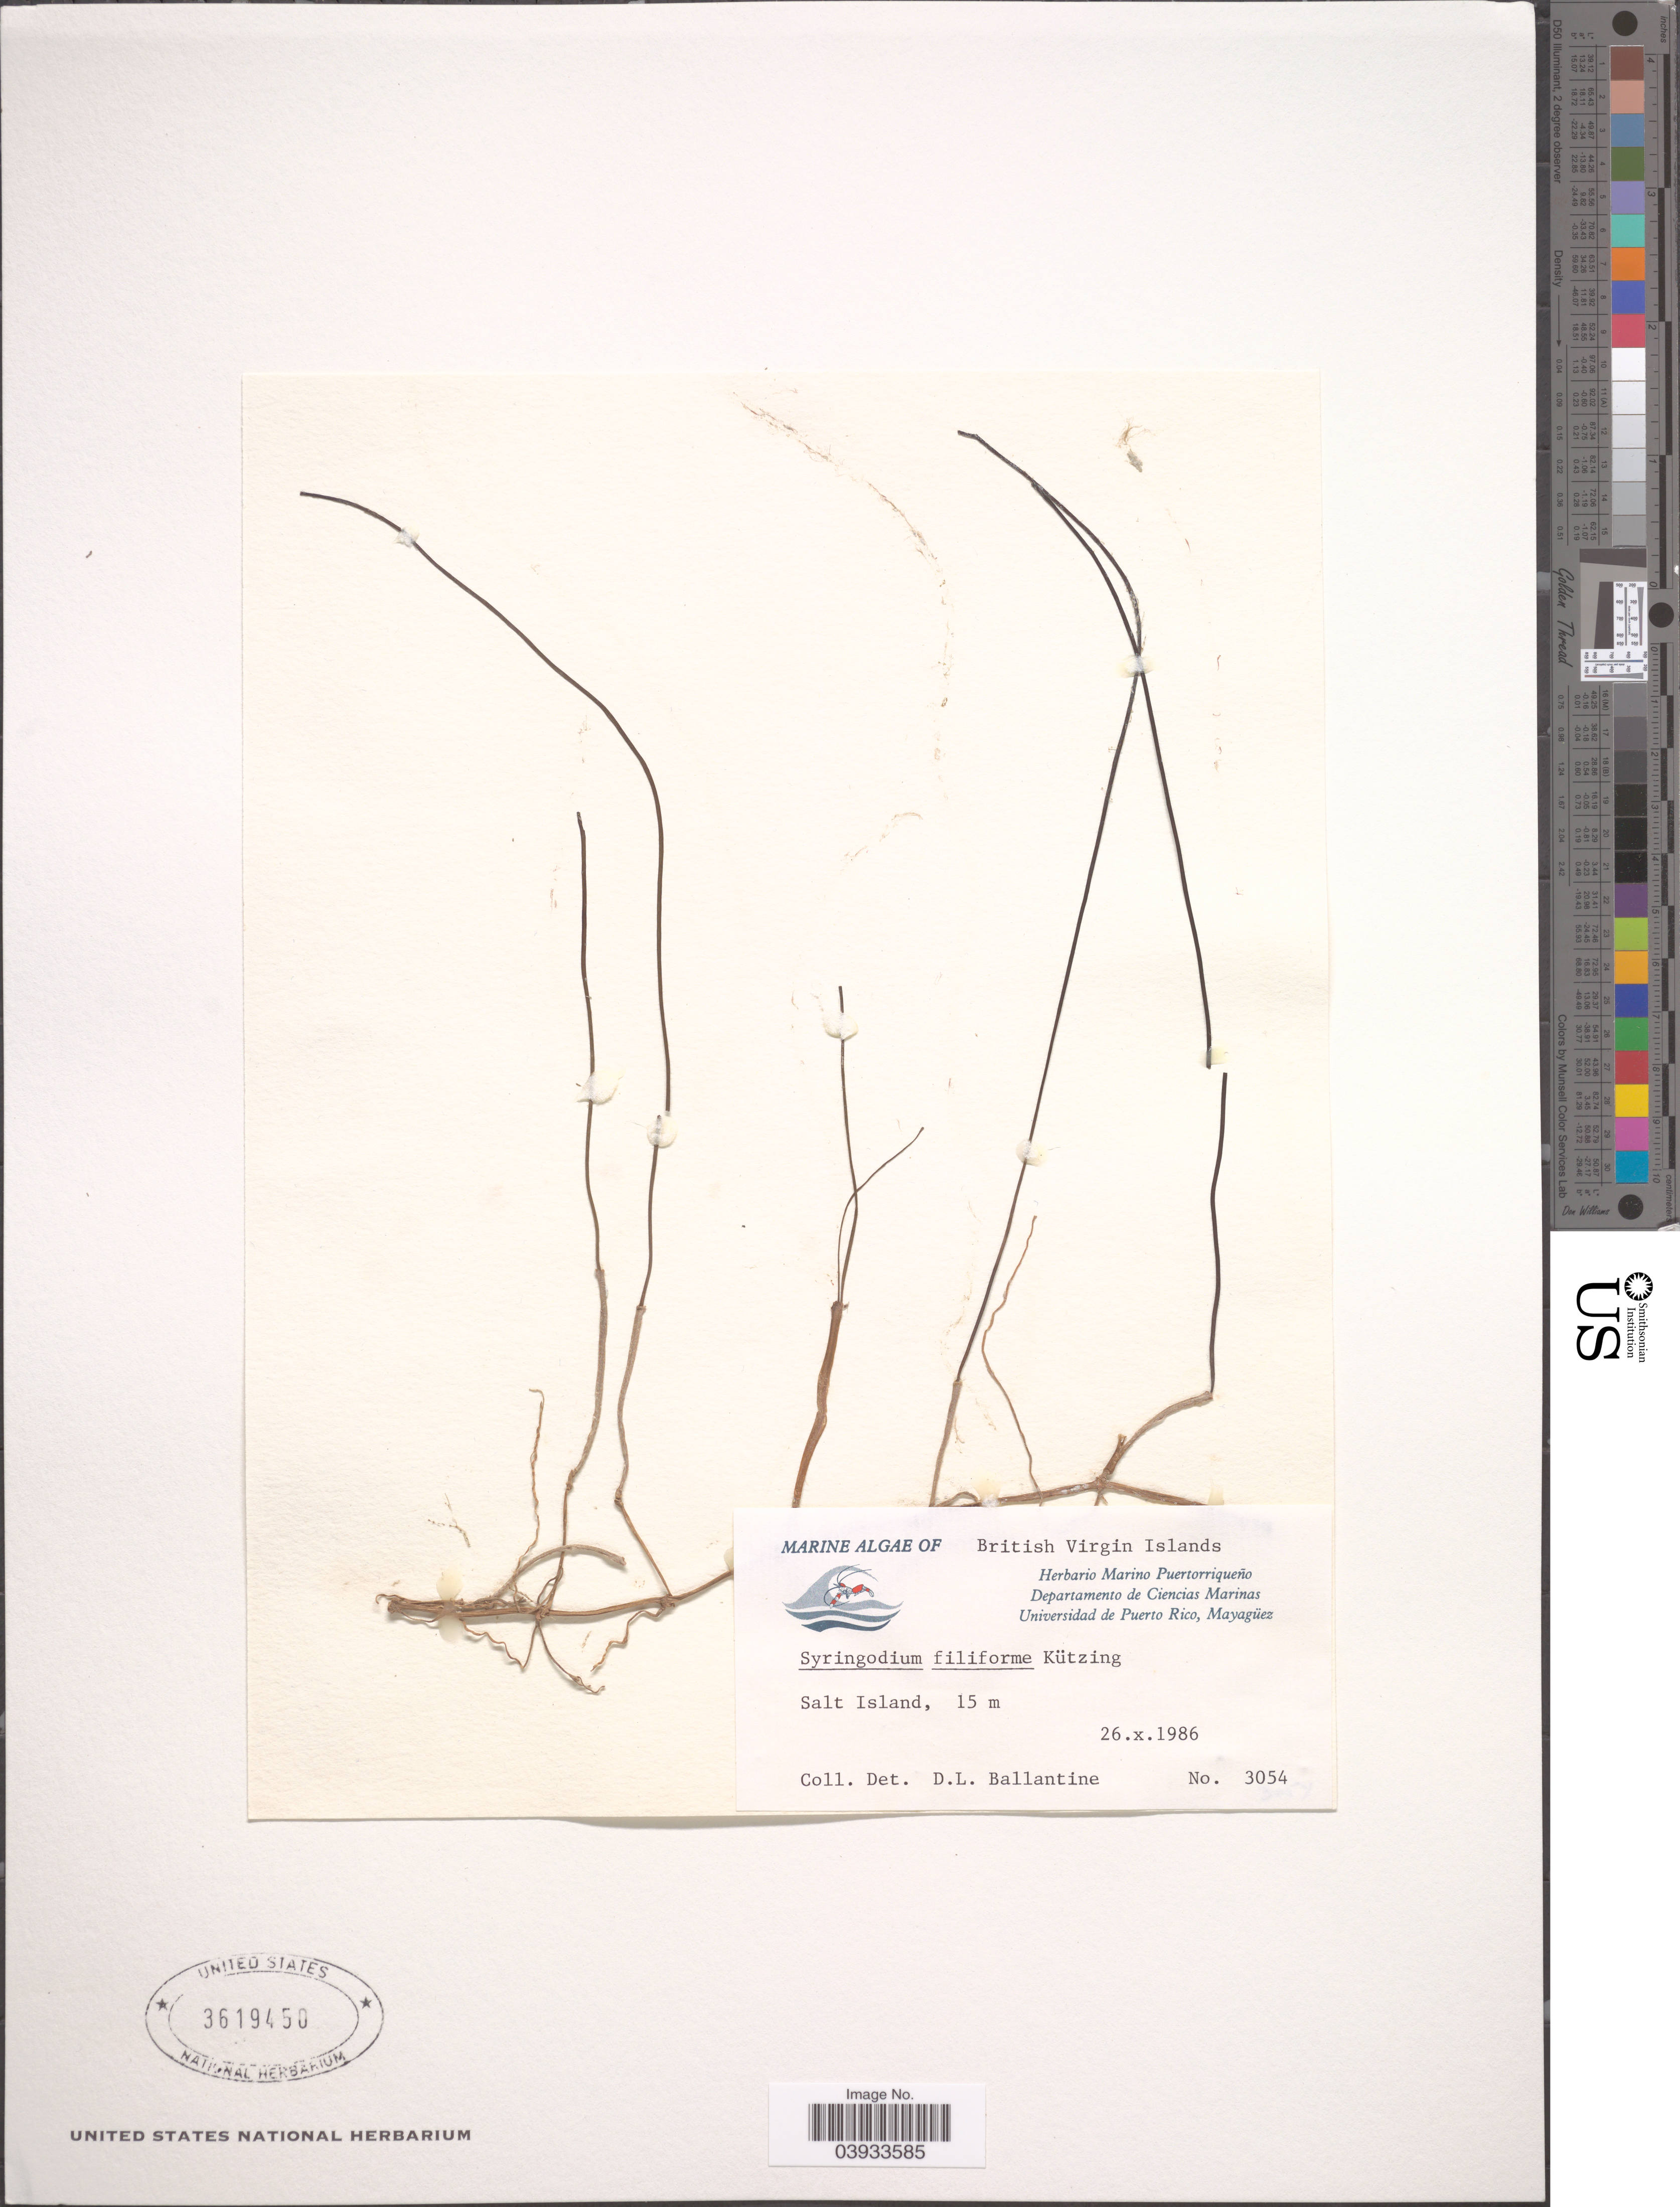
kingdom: Plantae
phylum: Tracheophyta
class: Liliopsida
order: Alismatales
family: Cymodoceaceae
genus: Syringodium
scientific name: Syringodium filiforme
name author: Kütz.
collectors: D.L. Ballantine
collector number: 3054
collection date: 1986-10-26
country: British Virgin Islands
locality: Salt Island.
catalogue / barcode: US 3619450